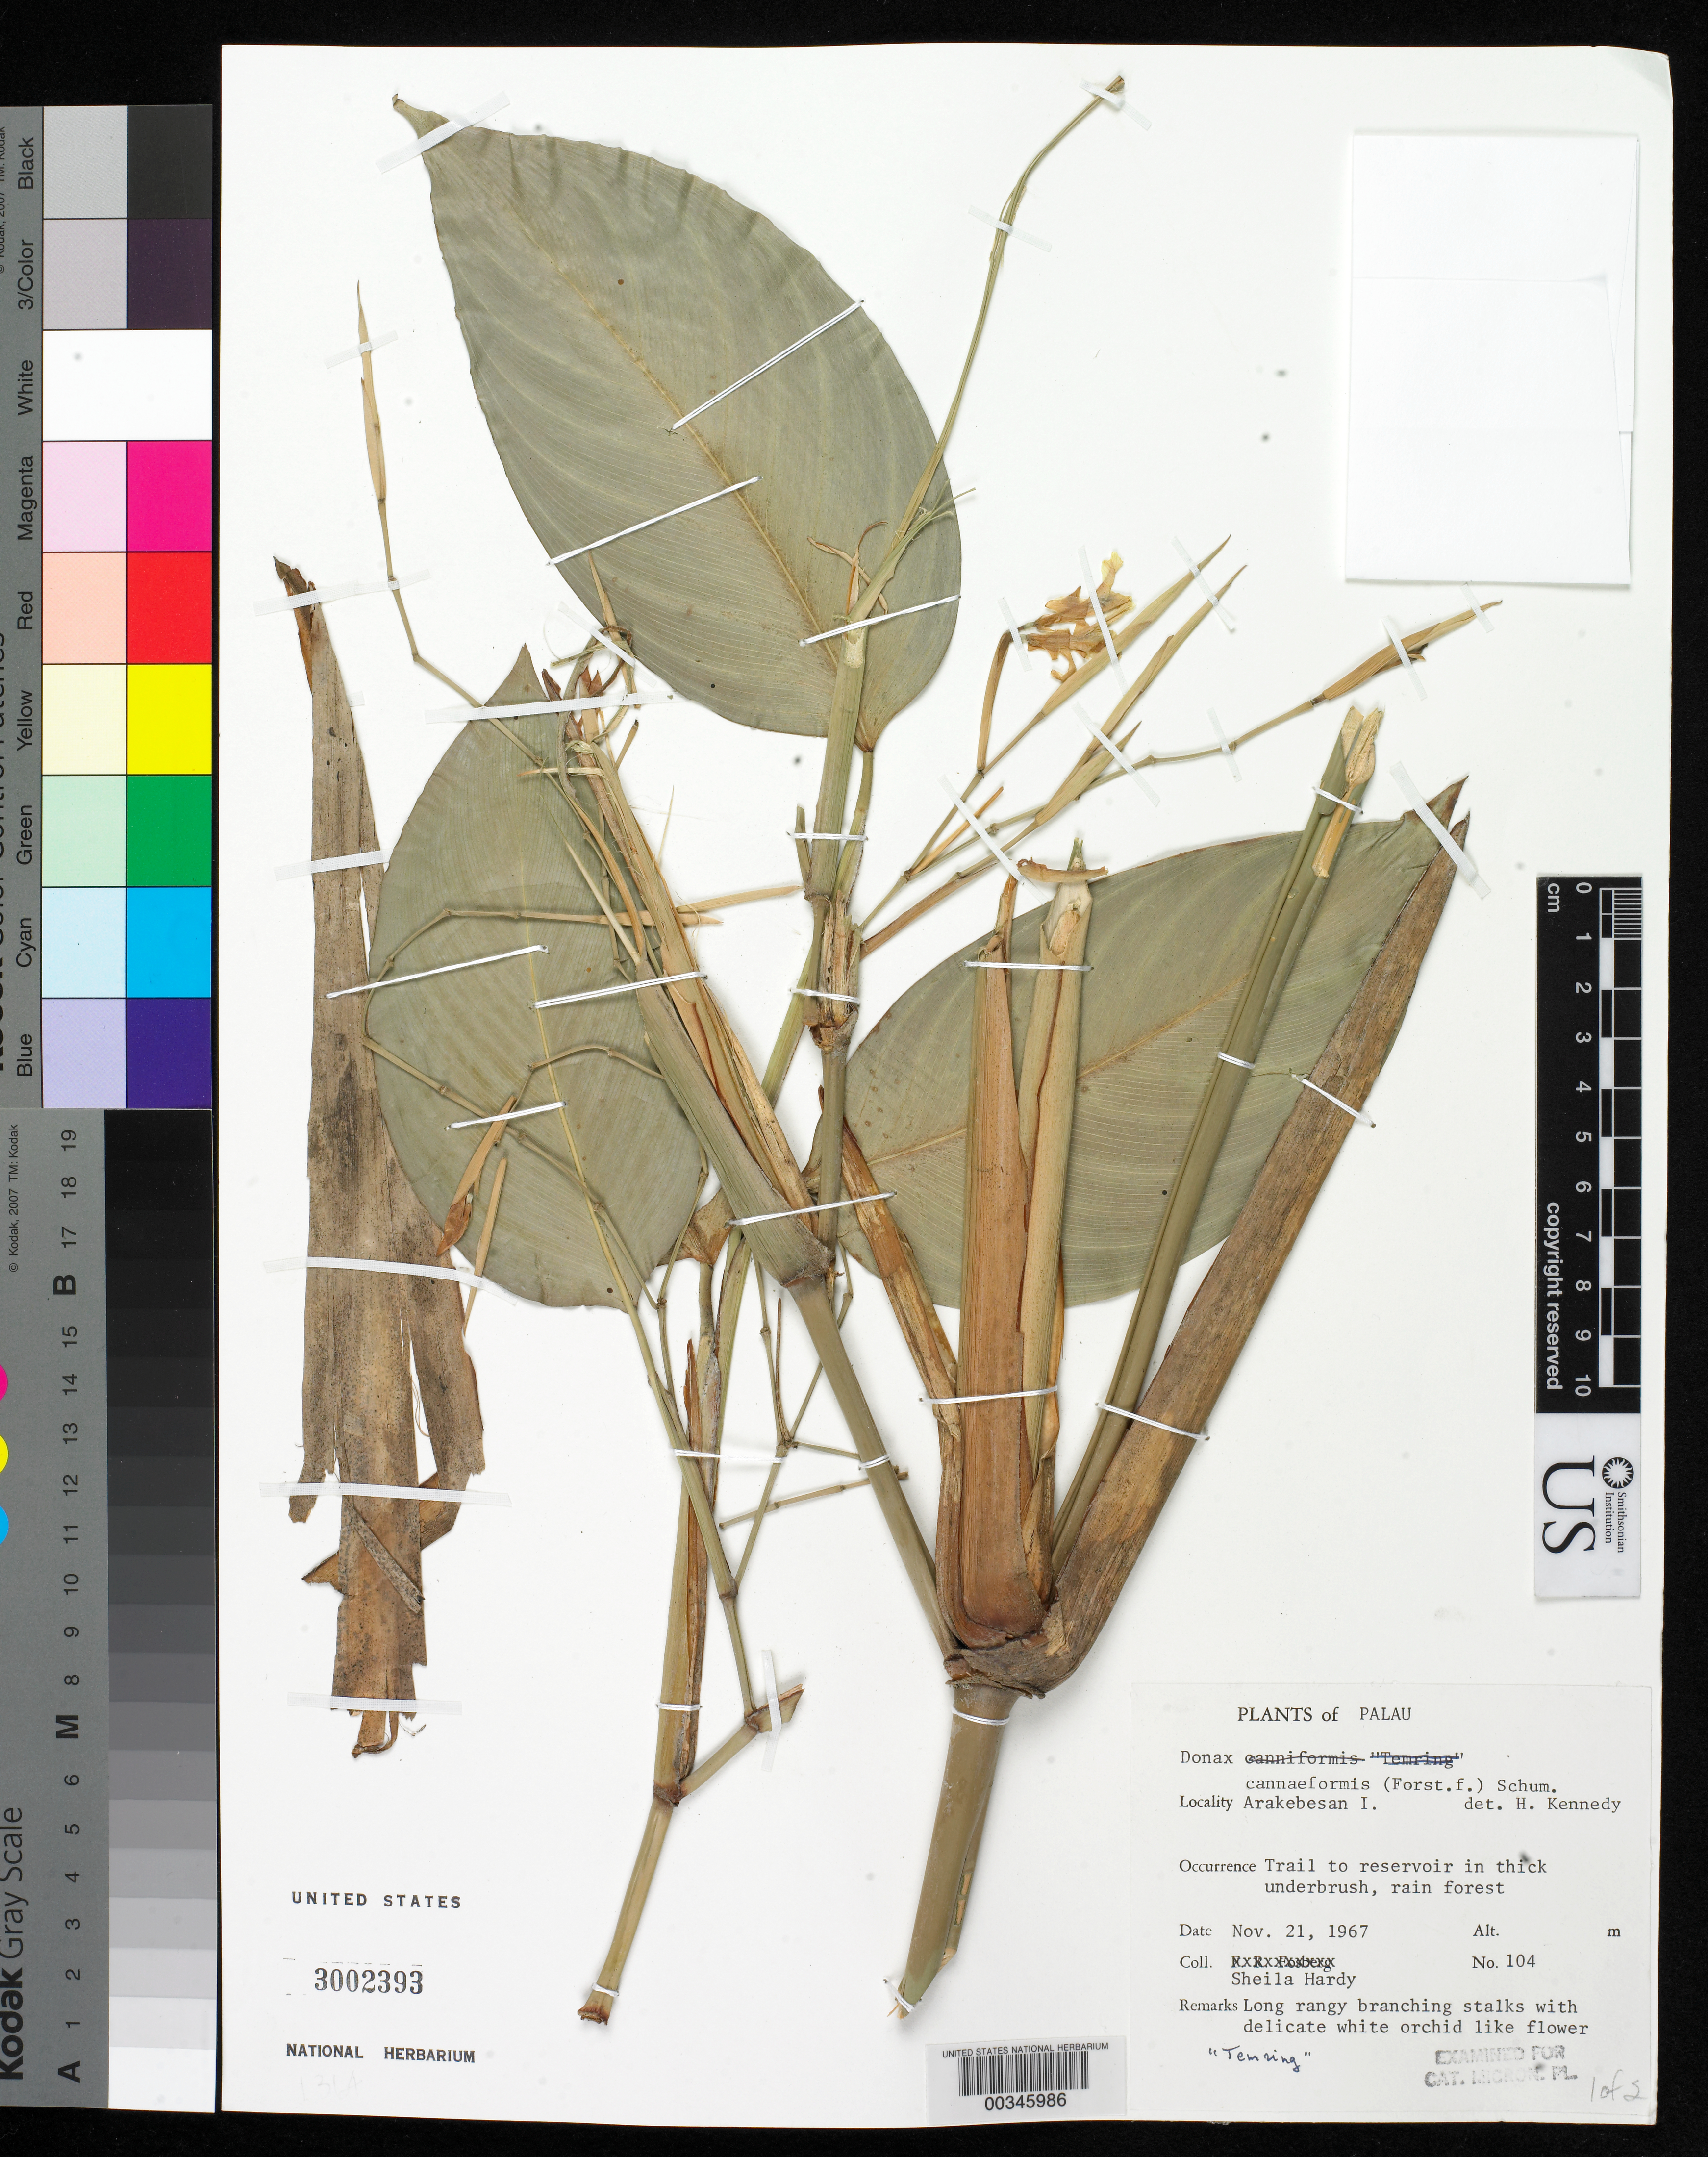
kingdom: Plantae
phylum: Tracheophyta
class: Liliopsida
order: Zingiberales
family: Marantaceae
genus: Donax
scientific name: Donax canniformis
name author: (G. Forst.) K. Schum.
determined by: Kennedy, Helen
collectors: S. Hardy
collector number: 104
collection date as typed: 21 Nov 1967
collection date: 1967-11-21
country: Palau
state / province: Koror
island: Ngerekebesang [Arakebesan]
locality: Belau (Palau), Arakebesan I.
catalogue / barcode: US 3002393